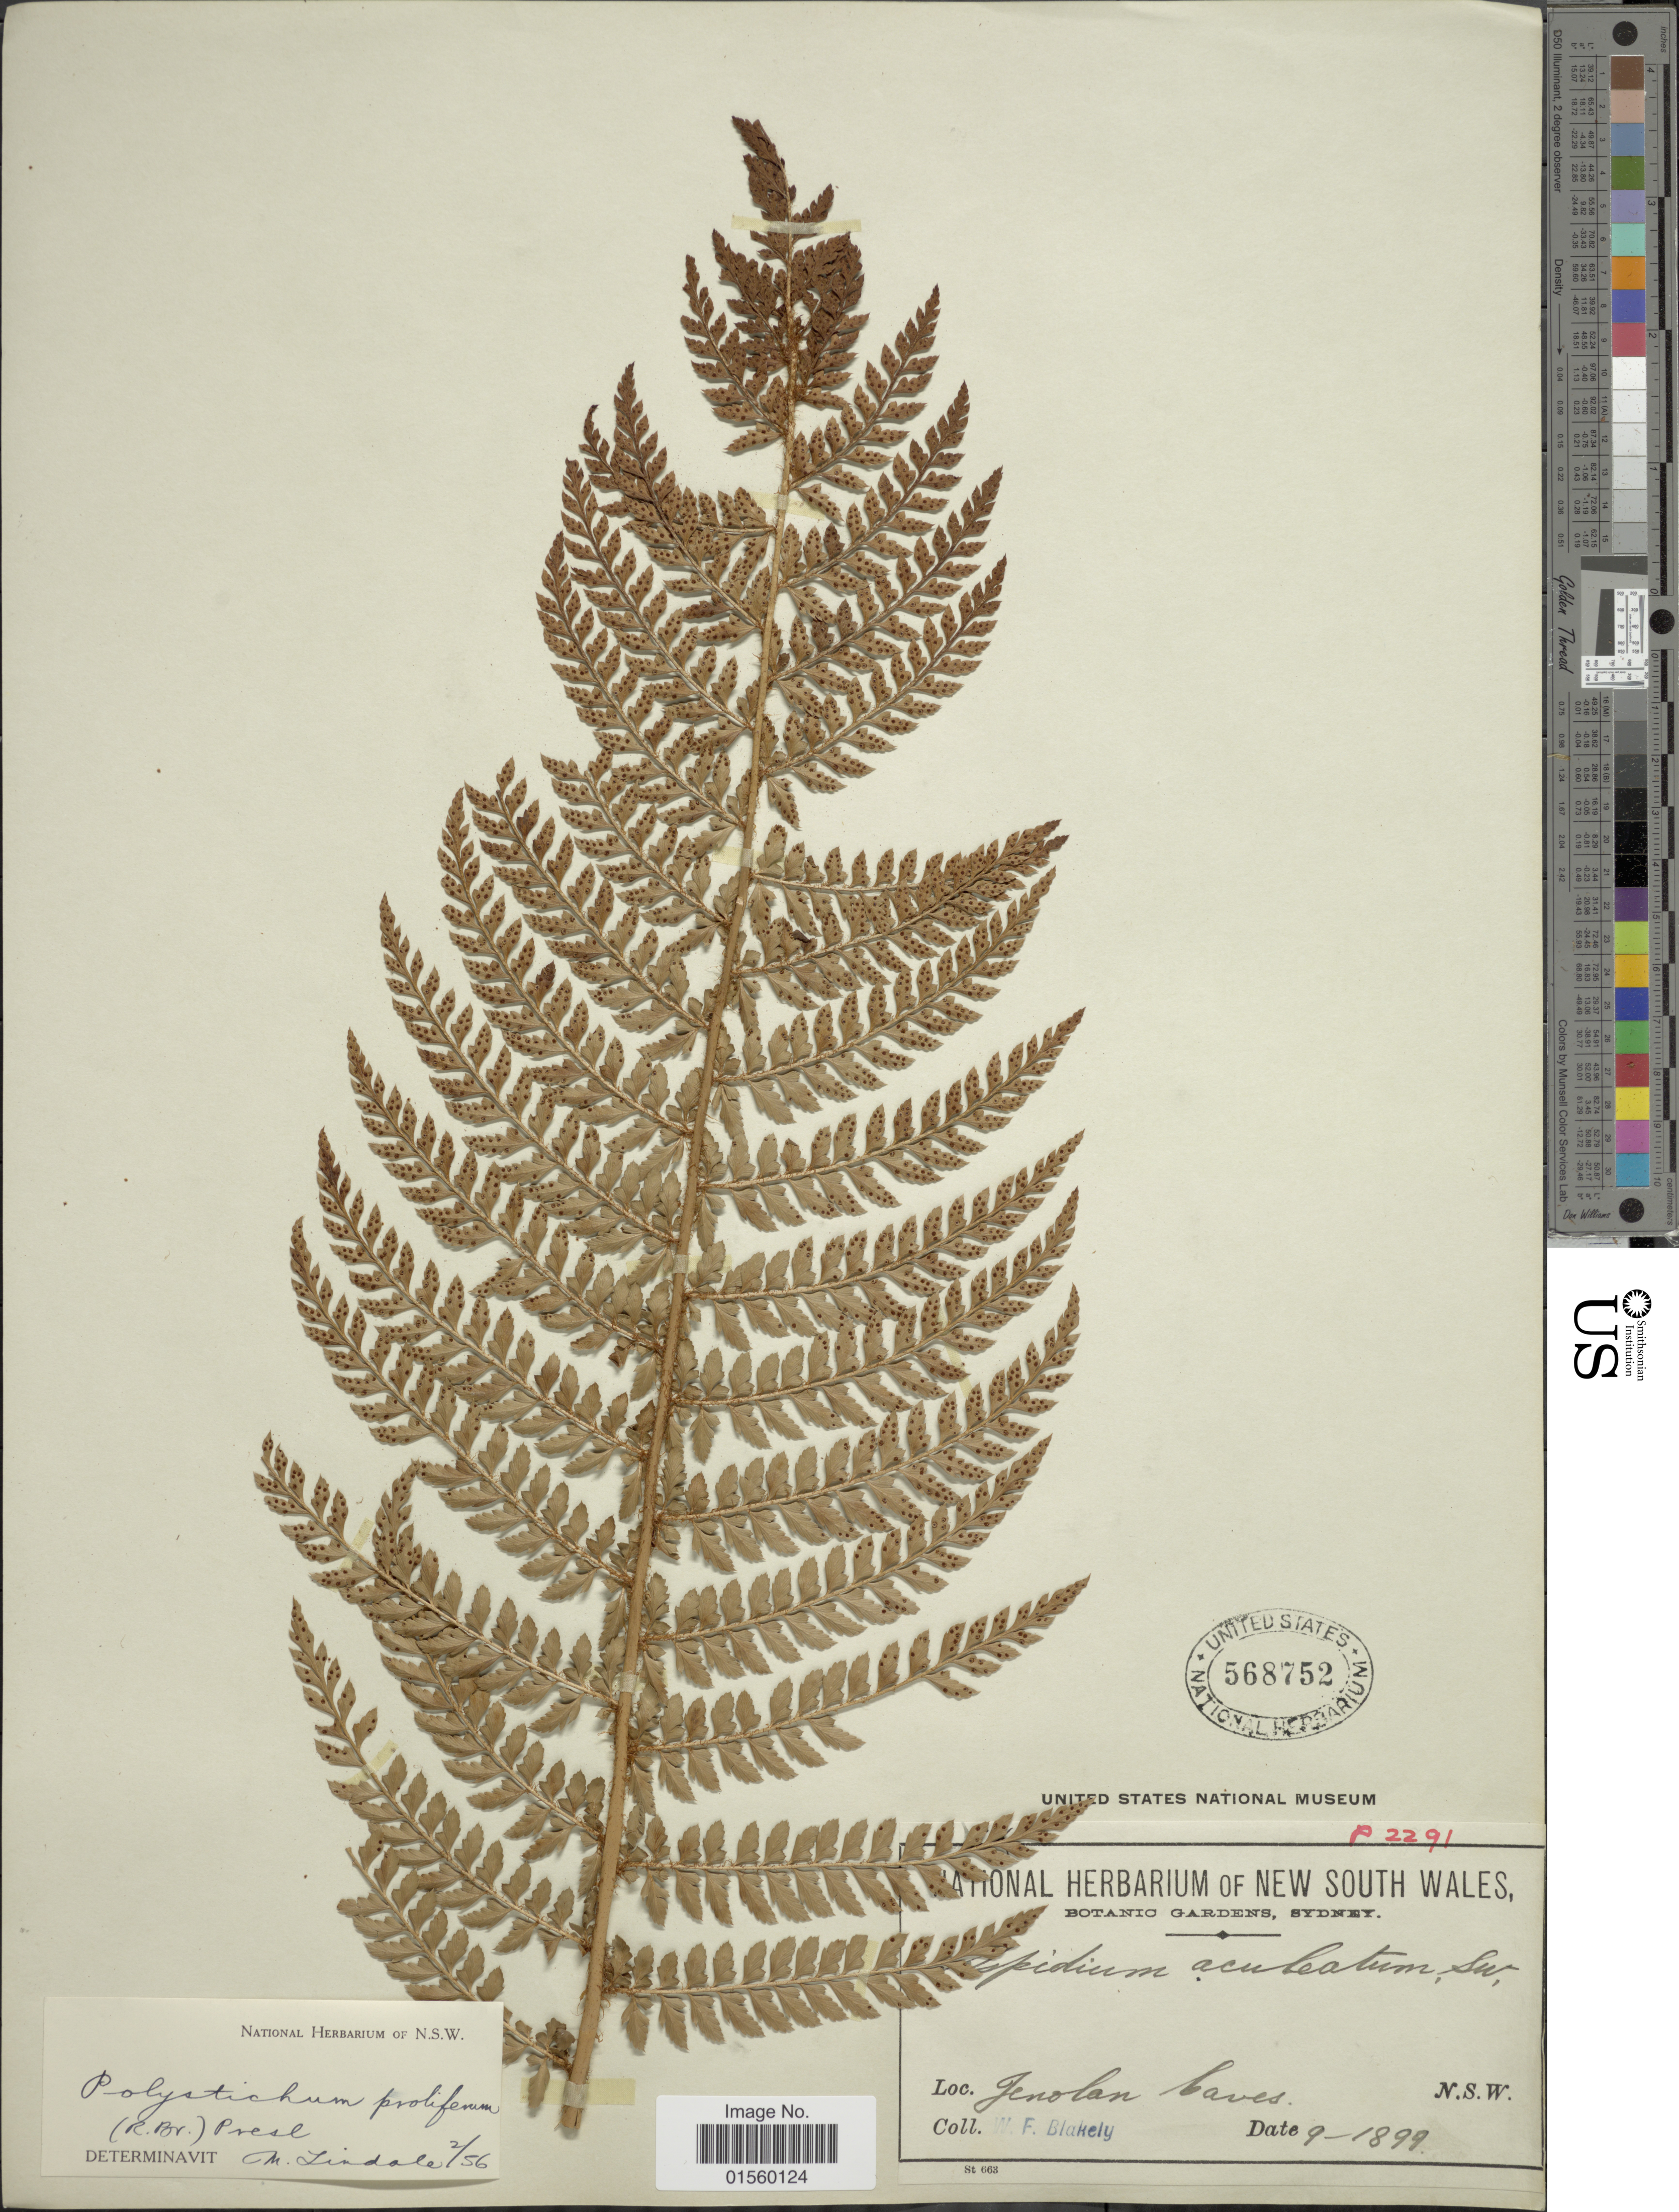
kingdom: Plantae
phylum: Tracheophyta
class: Polypodiopsida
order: Polypodiales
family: Dryopteridaceae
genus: Polystichum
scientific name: Polystichum proliferum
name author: (R. Br.) C. Presl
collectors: W. Blakeley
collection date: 1899-09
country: Australia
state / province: New South Wales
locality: Jenolan Caves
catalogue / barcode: US 568752